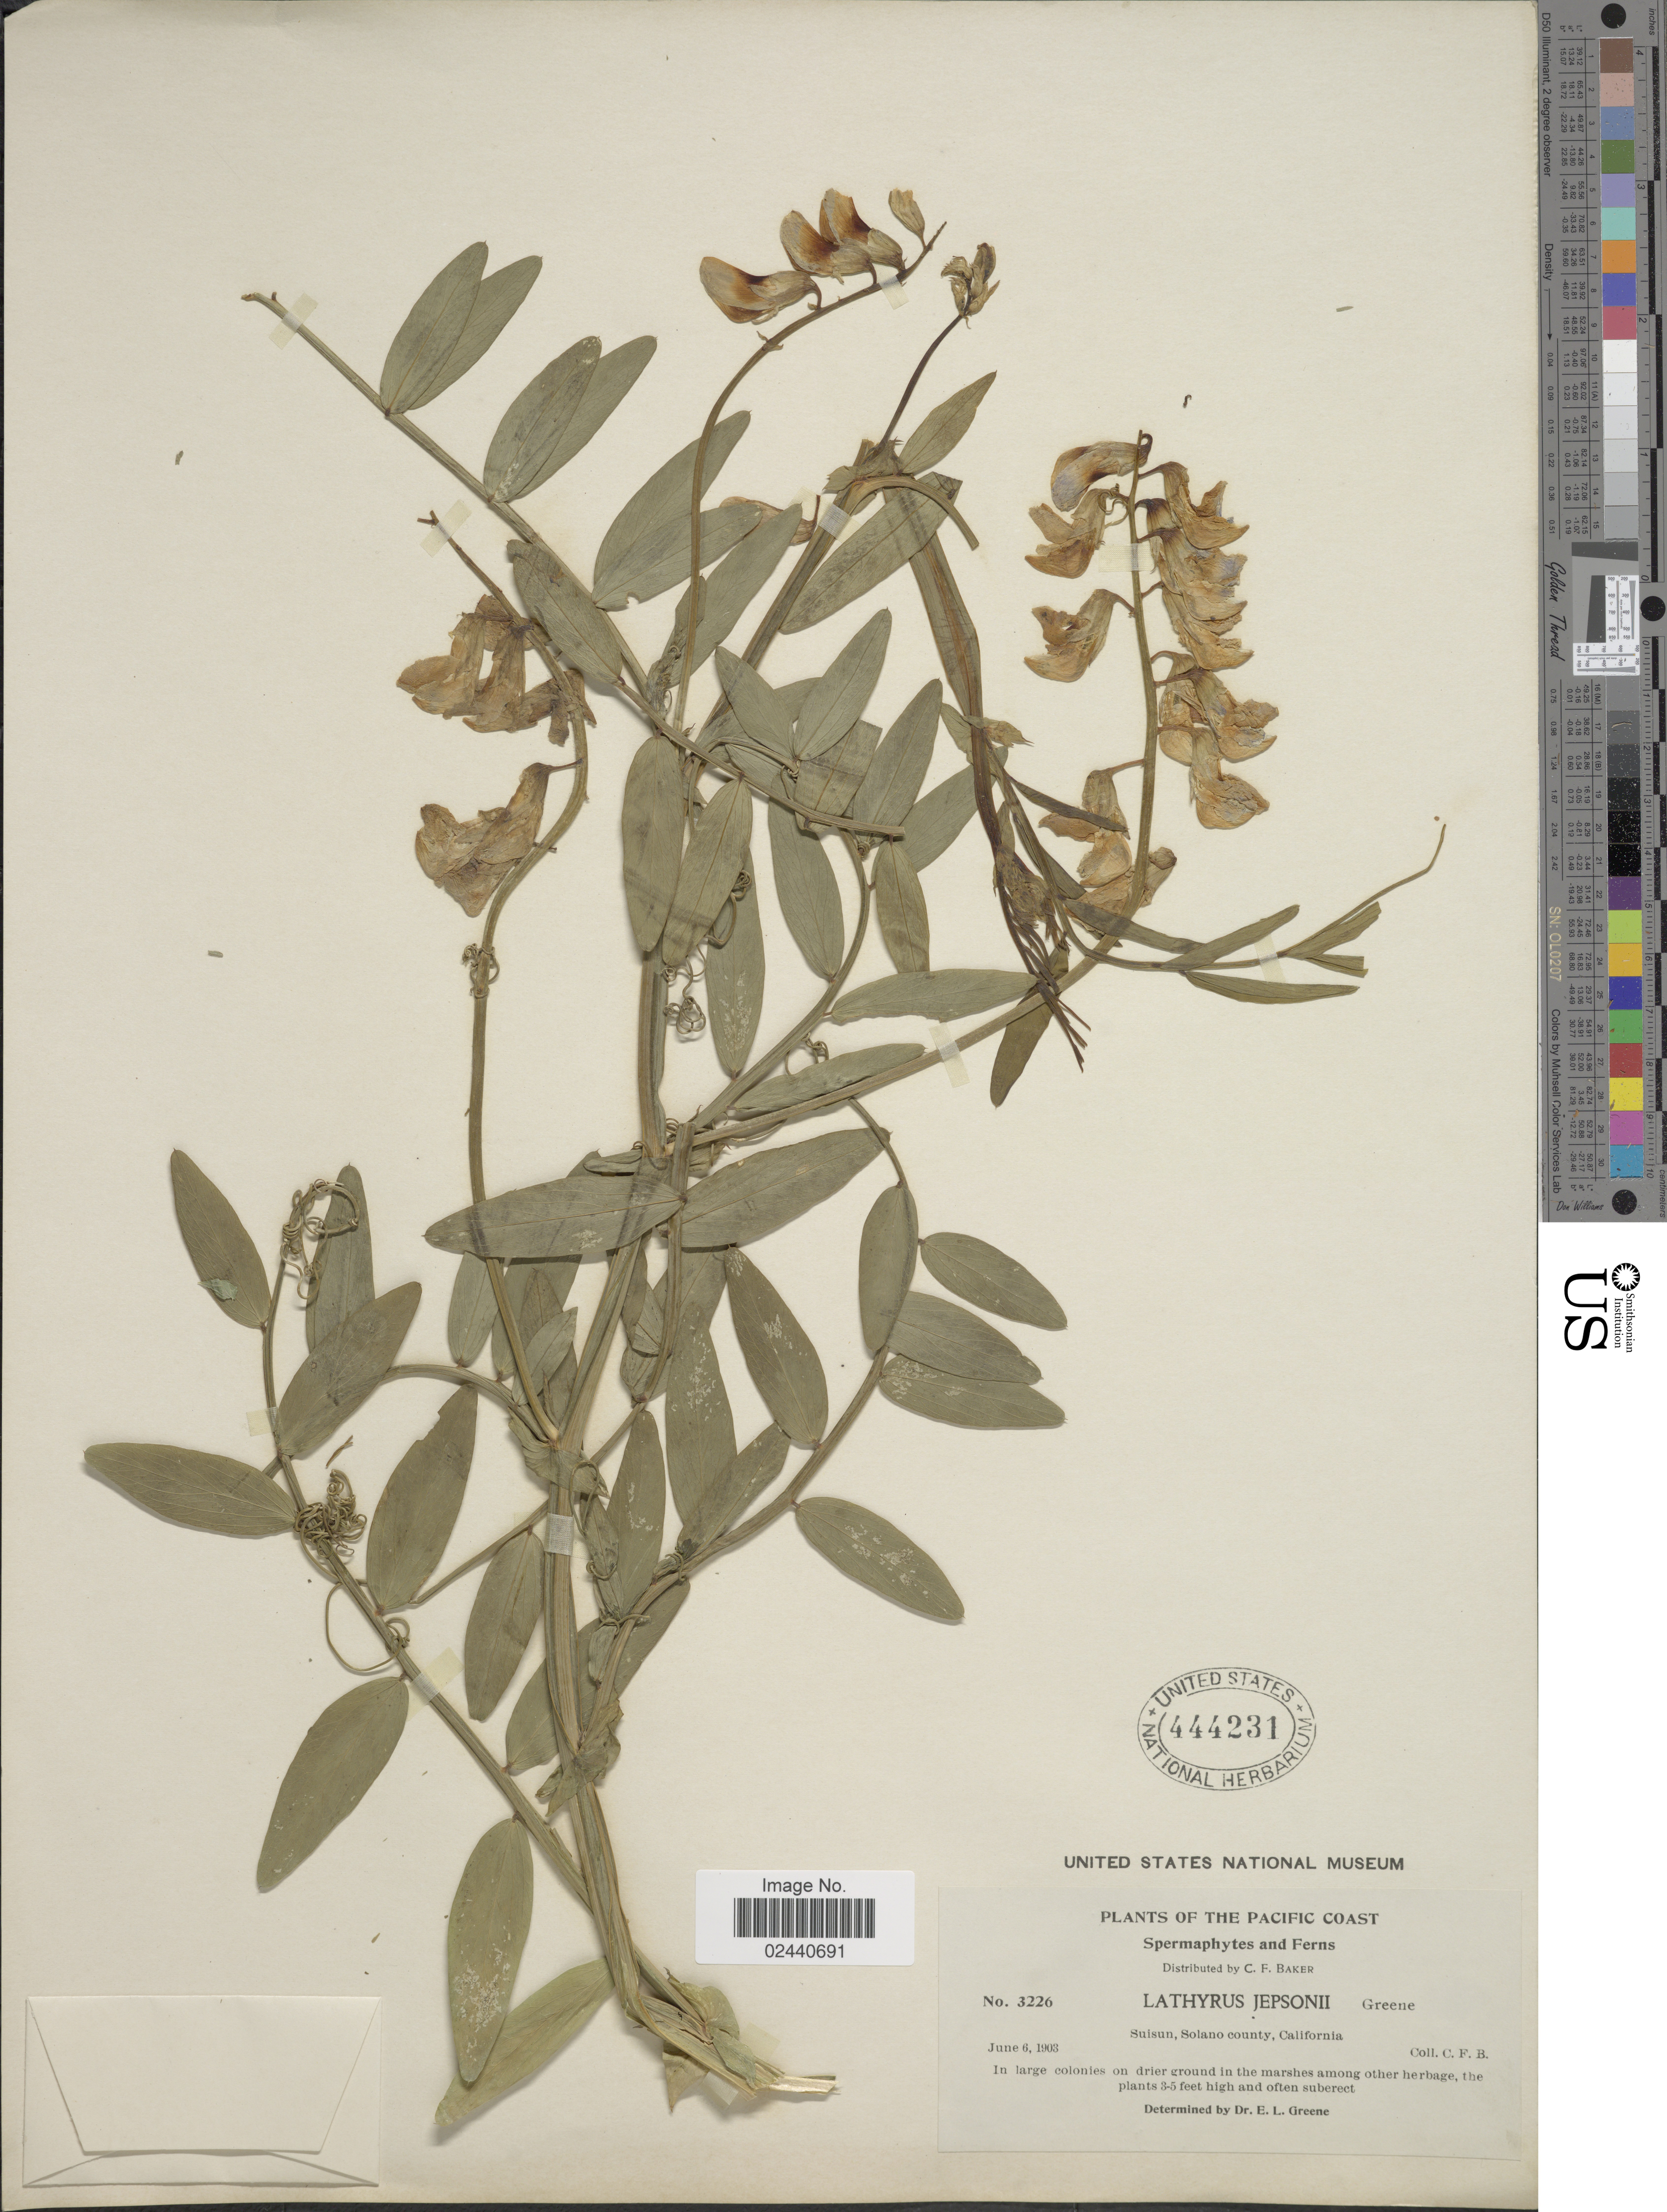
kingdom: Plantae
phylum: Tracheophyta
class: Magnoliopsida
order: Fabales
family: Fabaceae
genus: Lathyrus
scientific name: Lathyrus jepsonii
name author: Greene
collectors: C. F. Baker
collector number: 3226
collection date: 1903-06-06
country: United States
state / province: California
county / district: Solano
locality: The Pacific Coast, Suisun, Solano County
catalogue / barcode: US 444231